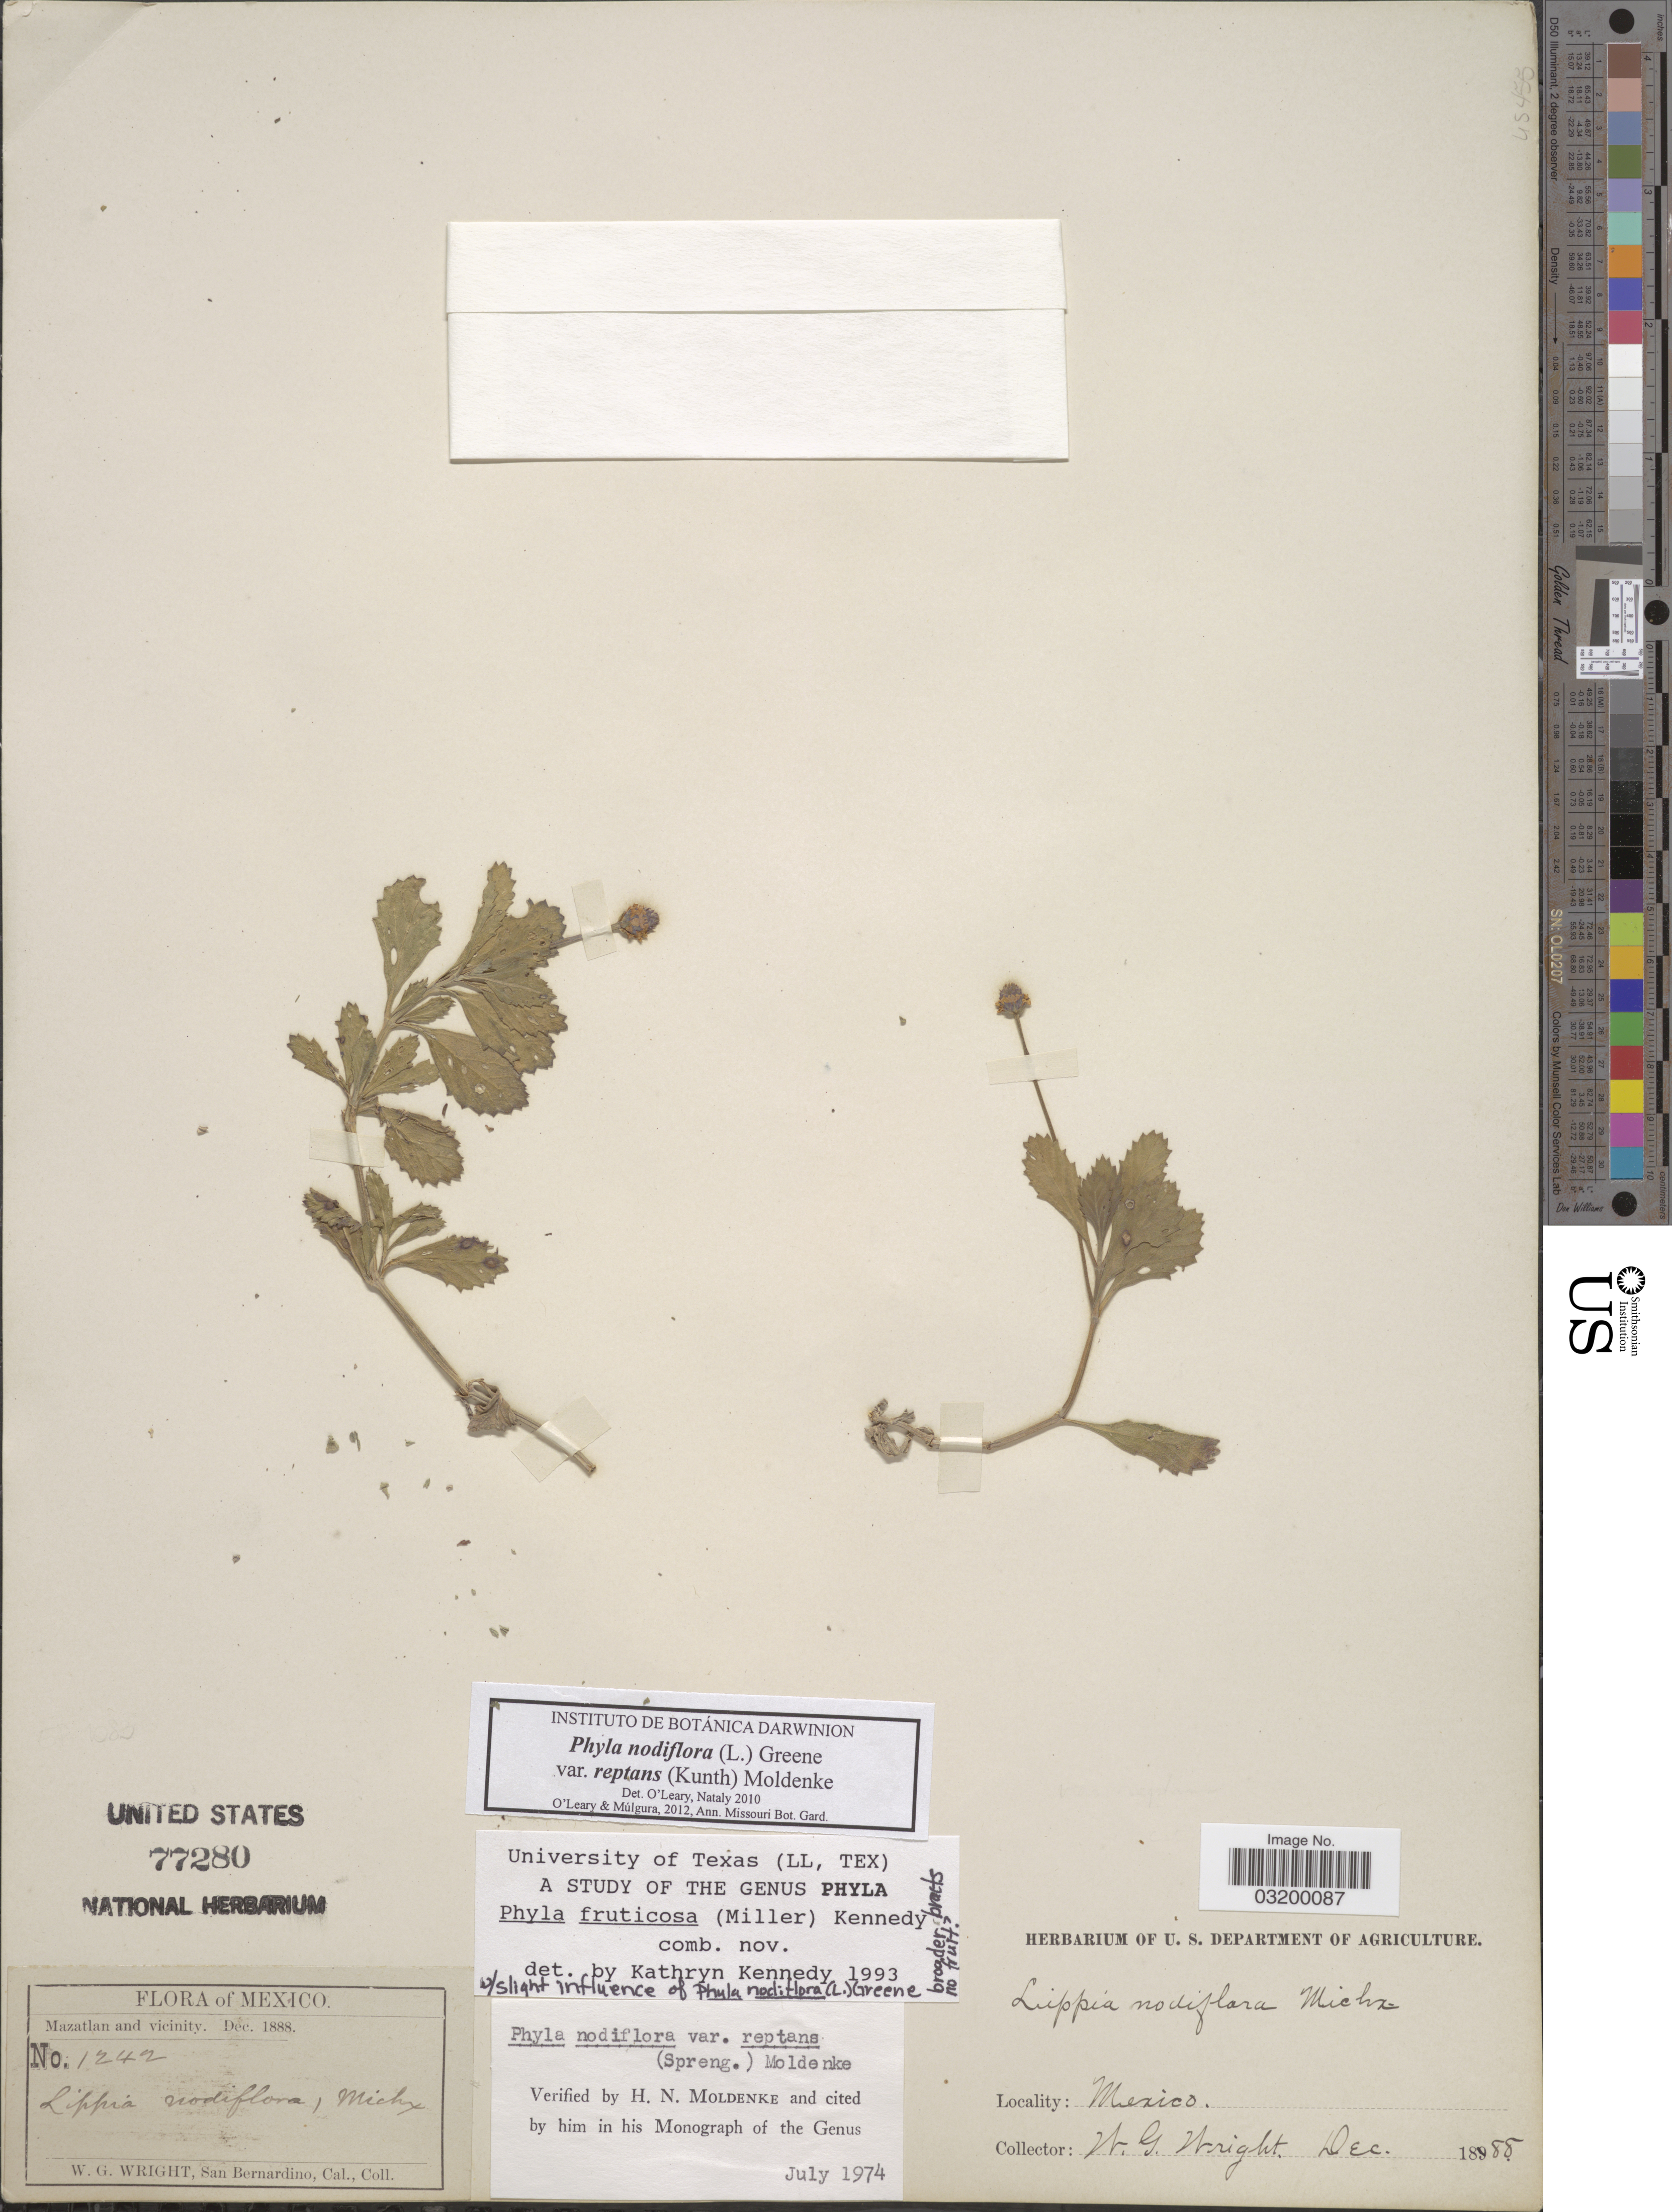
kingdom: Plantae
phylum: Tracheophyta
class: Magnoliopsida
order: Lamiales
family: Verbenaceae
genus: Phyla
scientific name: Phyla nodiflora var. reptans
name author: (Kunth) Moldenke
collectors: W. G. Wright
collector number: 1242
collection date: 1888-12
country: Mexico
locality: Mazatlan and vicinity.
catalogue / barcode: US 77280